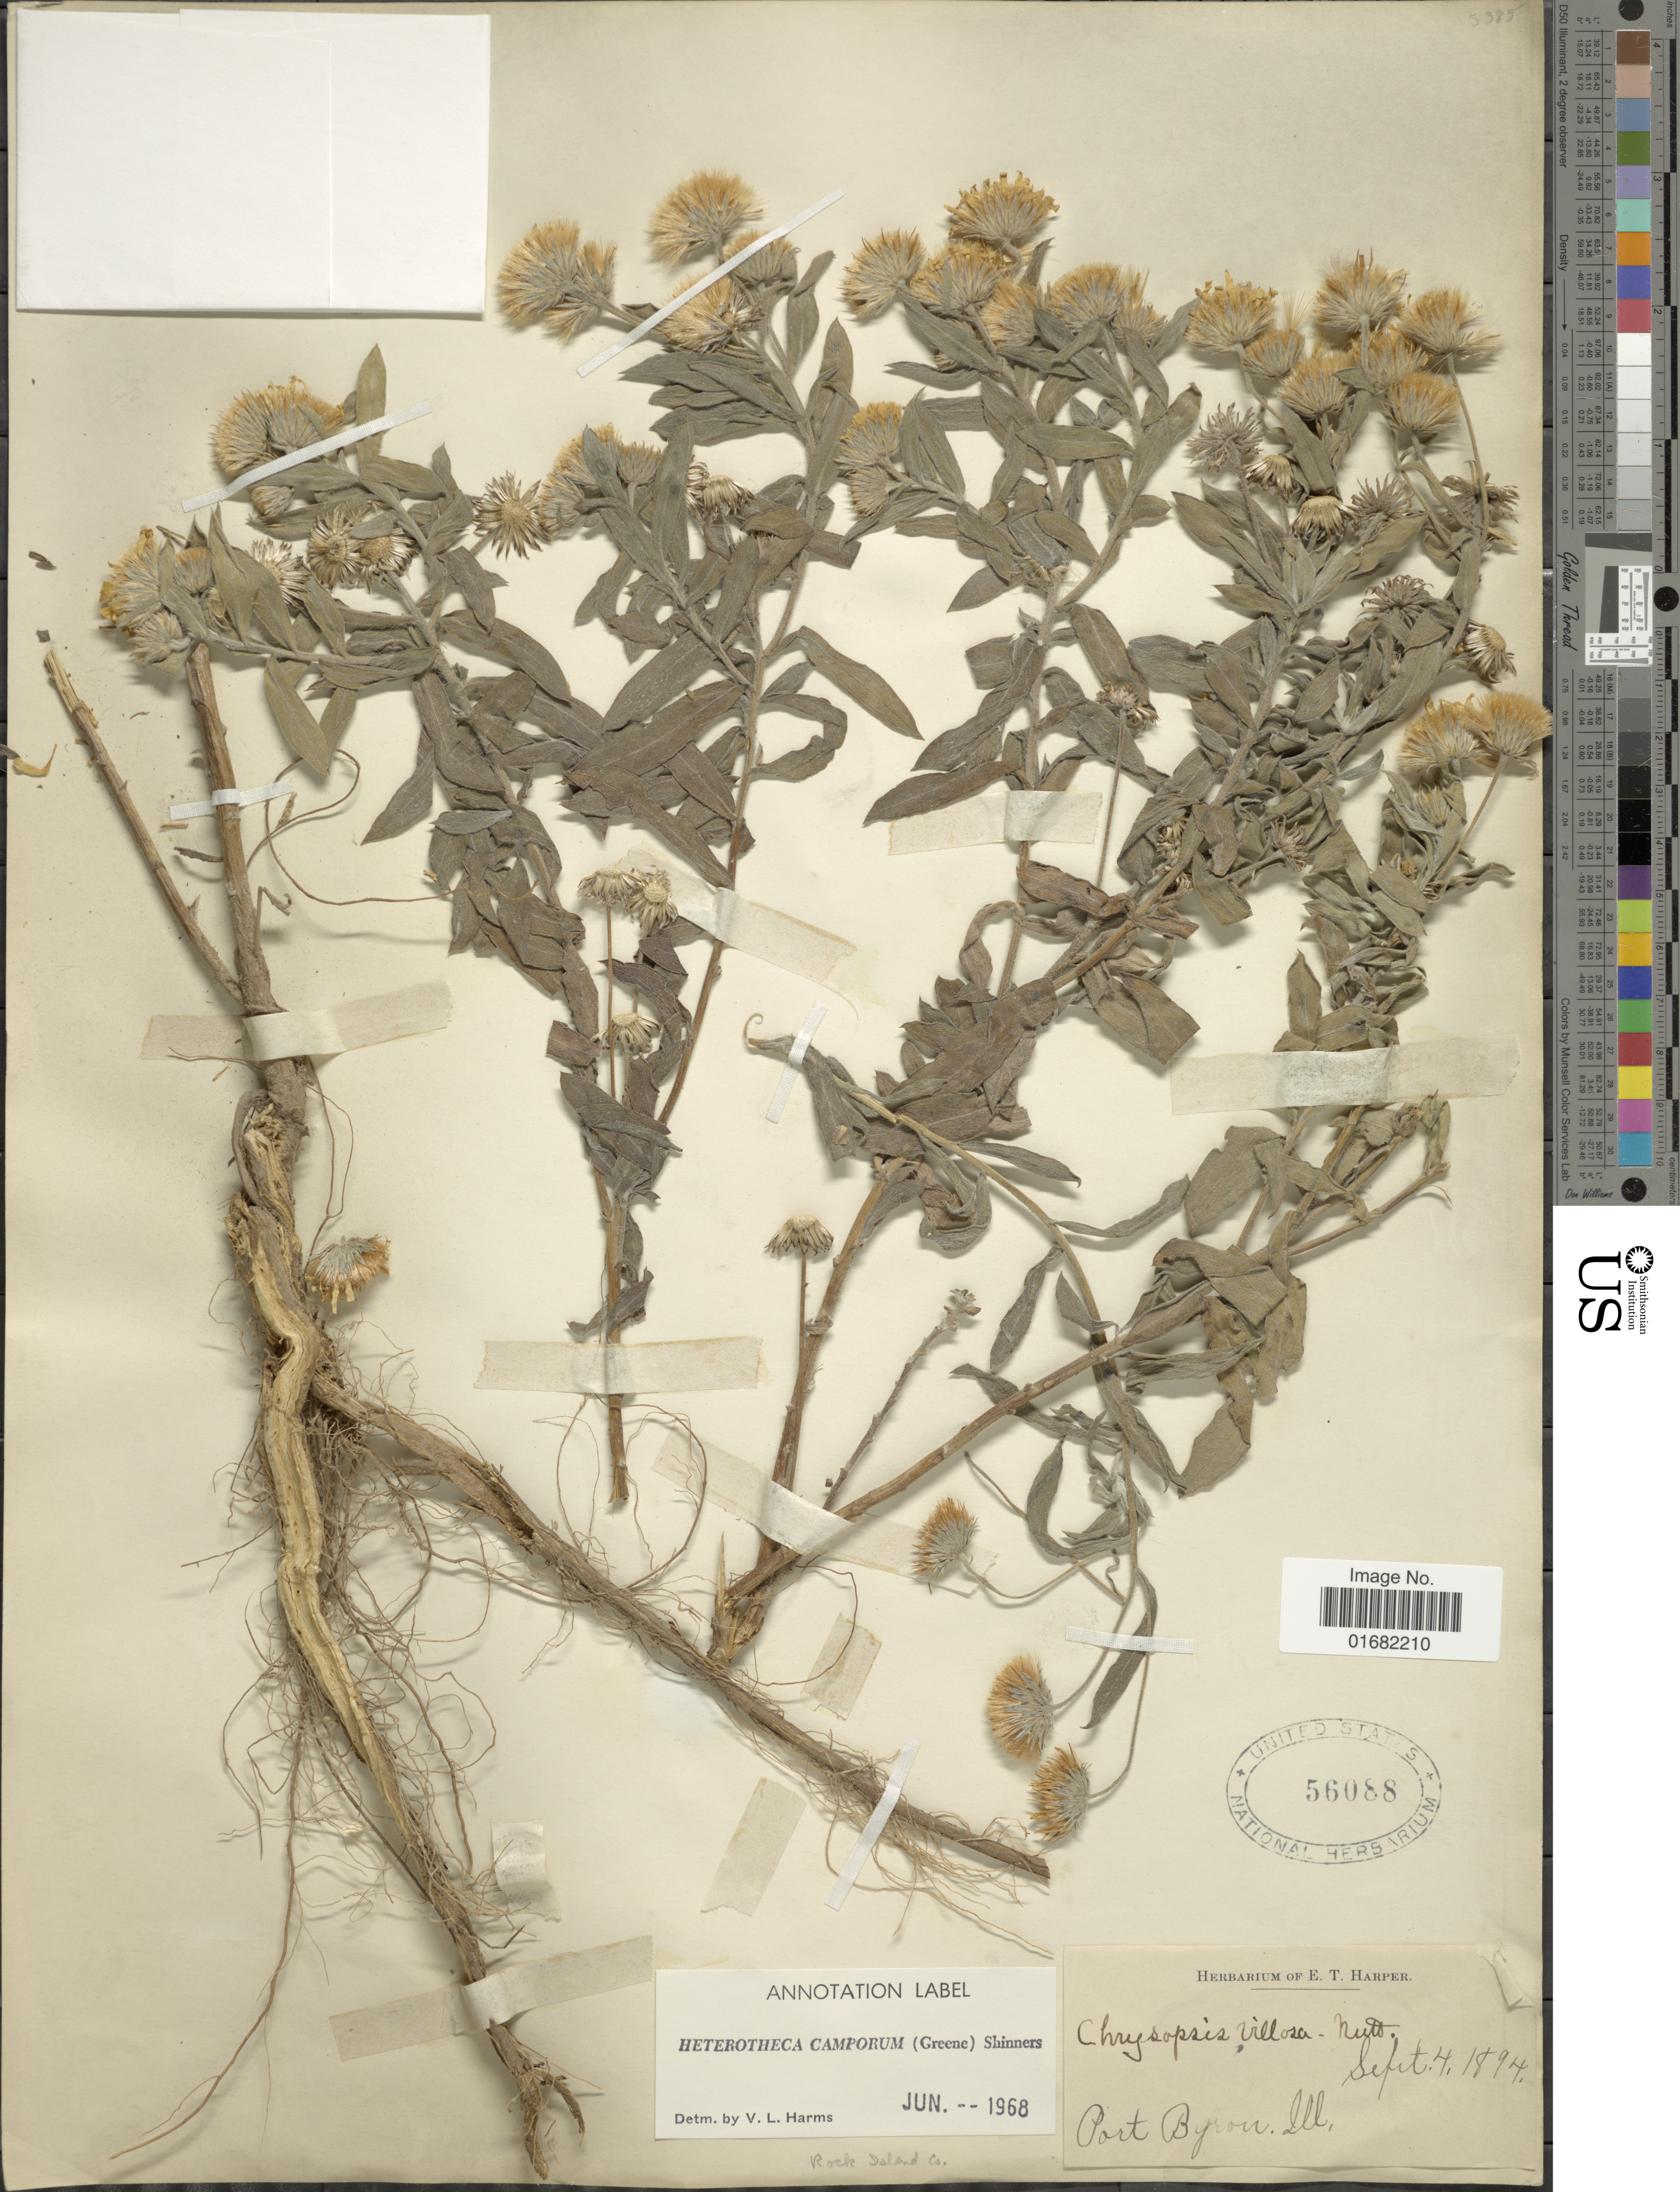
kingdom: Plantae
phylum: Tracheophyta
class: Magnoliopsida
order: Asterales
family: Asteraceae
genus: Heterotheca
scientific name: Heterotheca camporum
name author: (Greene) Shinners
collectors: ex herb. E. T. & S. A. Harper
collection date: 1894-09-04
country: United States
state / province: Illinois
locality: Port Byron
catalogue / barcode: US 56088